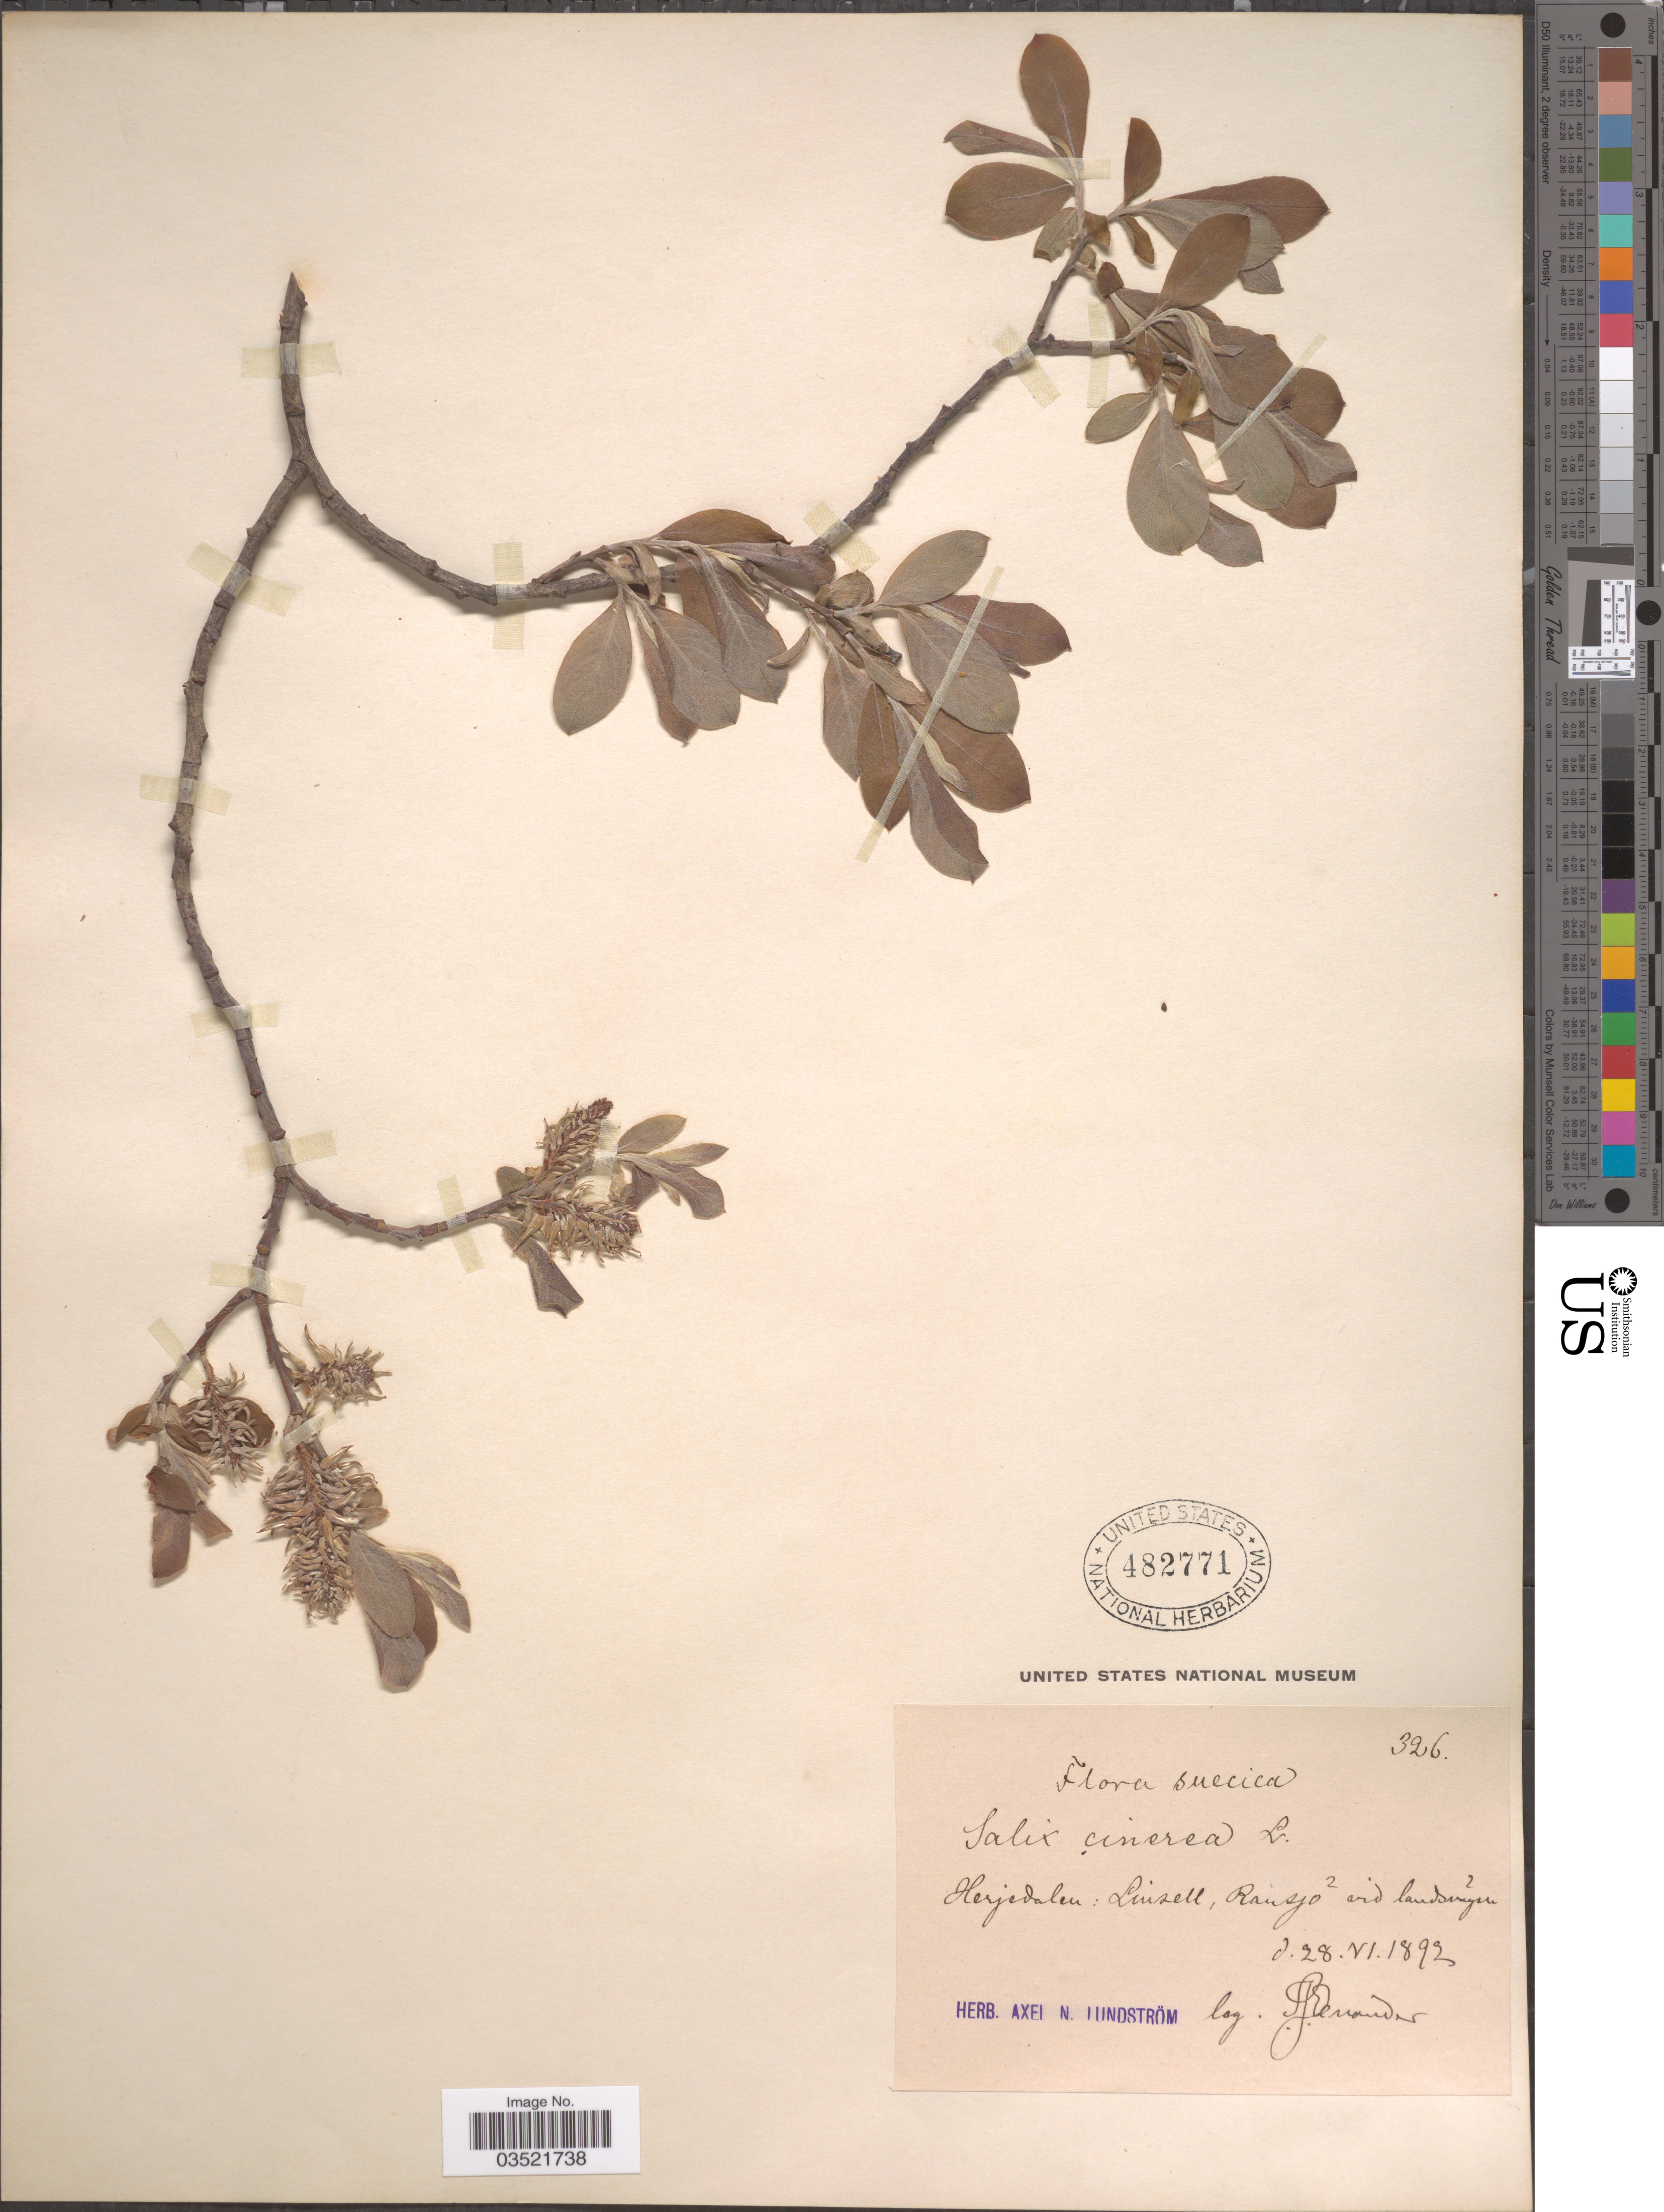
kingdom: Plantae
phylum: Tracheophyta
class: Magnoliopsida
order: Malpighiales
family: Salicaceae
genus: Salix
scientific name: Salix cinerea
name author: L.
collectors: S. Enander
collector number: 326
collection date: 1892-06-28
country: Sweden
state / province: Jamtland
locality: Suecica. Herjedalen: Linsell, Ransjö vid landsvagen.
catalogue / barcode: US 482771